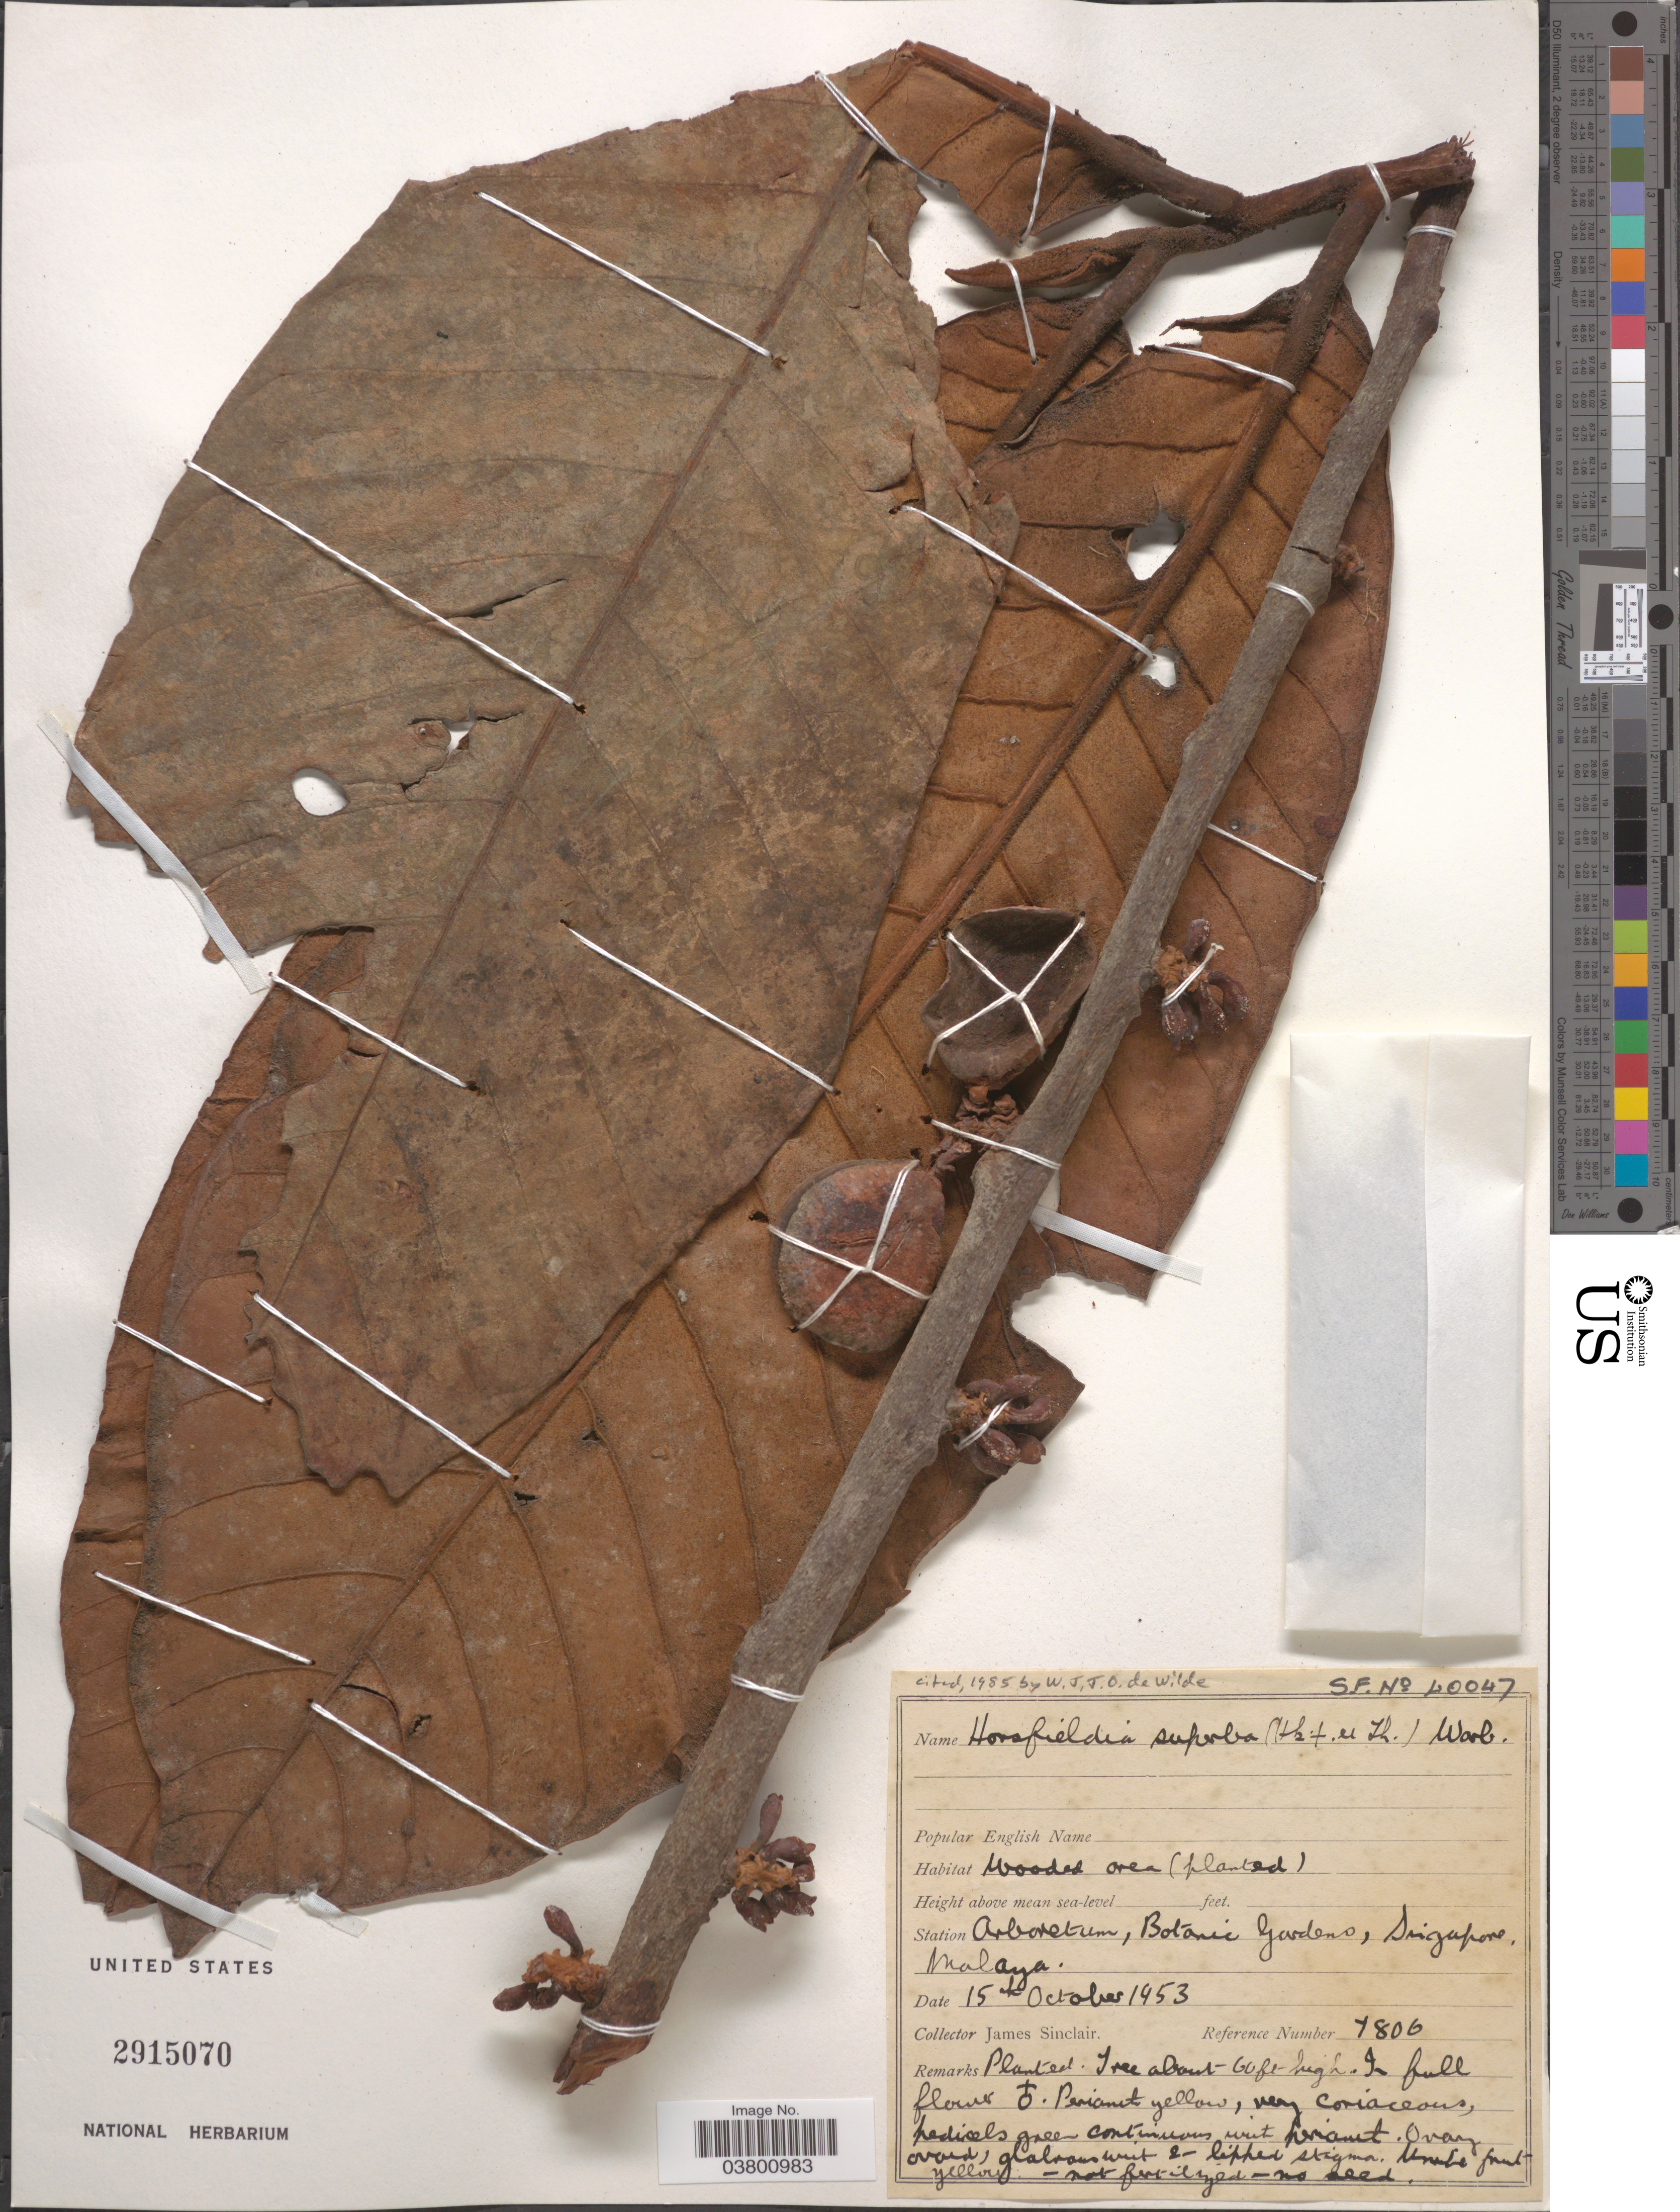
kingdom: Plantae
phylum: Tracheophyta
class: Magnoliopsida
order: Magnoliales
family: Myristicaceae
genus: Horsfieldia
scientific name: Horsfieldia superba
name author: (Hook. f. & Thomson) Warb.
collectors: J. Sinclair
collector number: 7806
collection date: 1953-10-15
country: Singapore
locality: Station Arboretum, Botanic Gardens, Singapore, Malaya.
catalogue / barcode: US 2915070